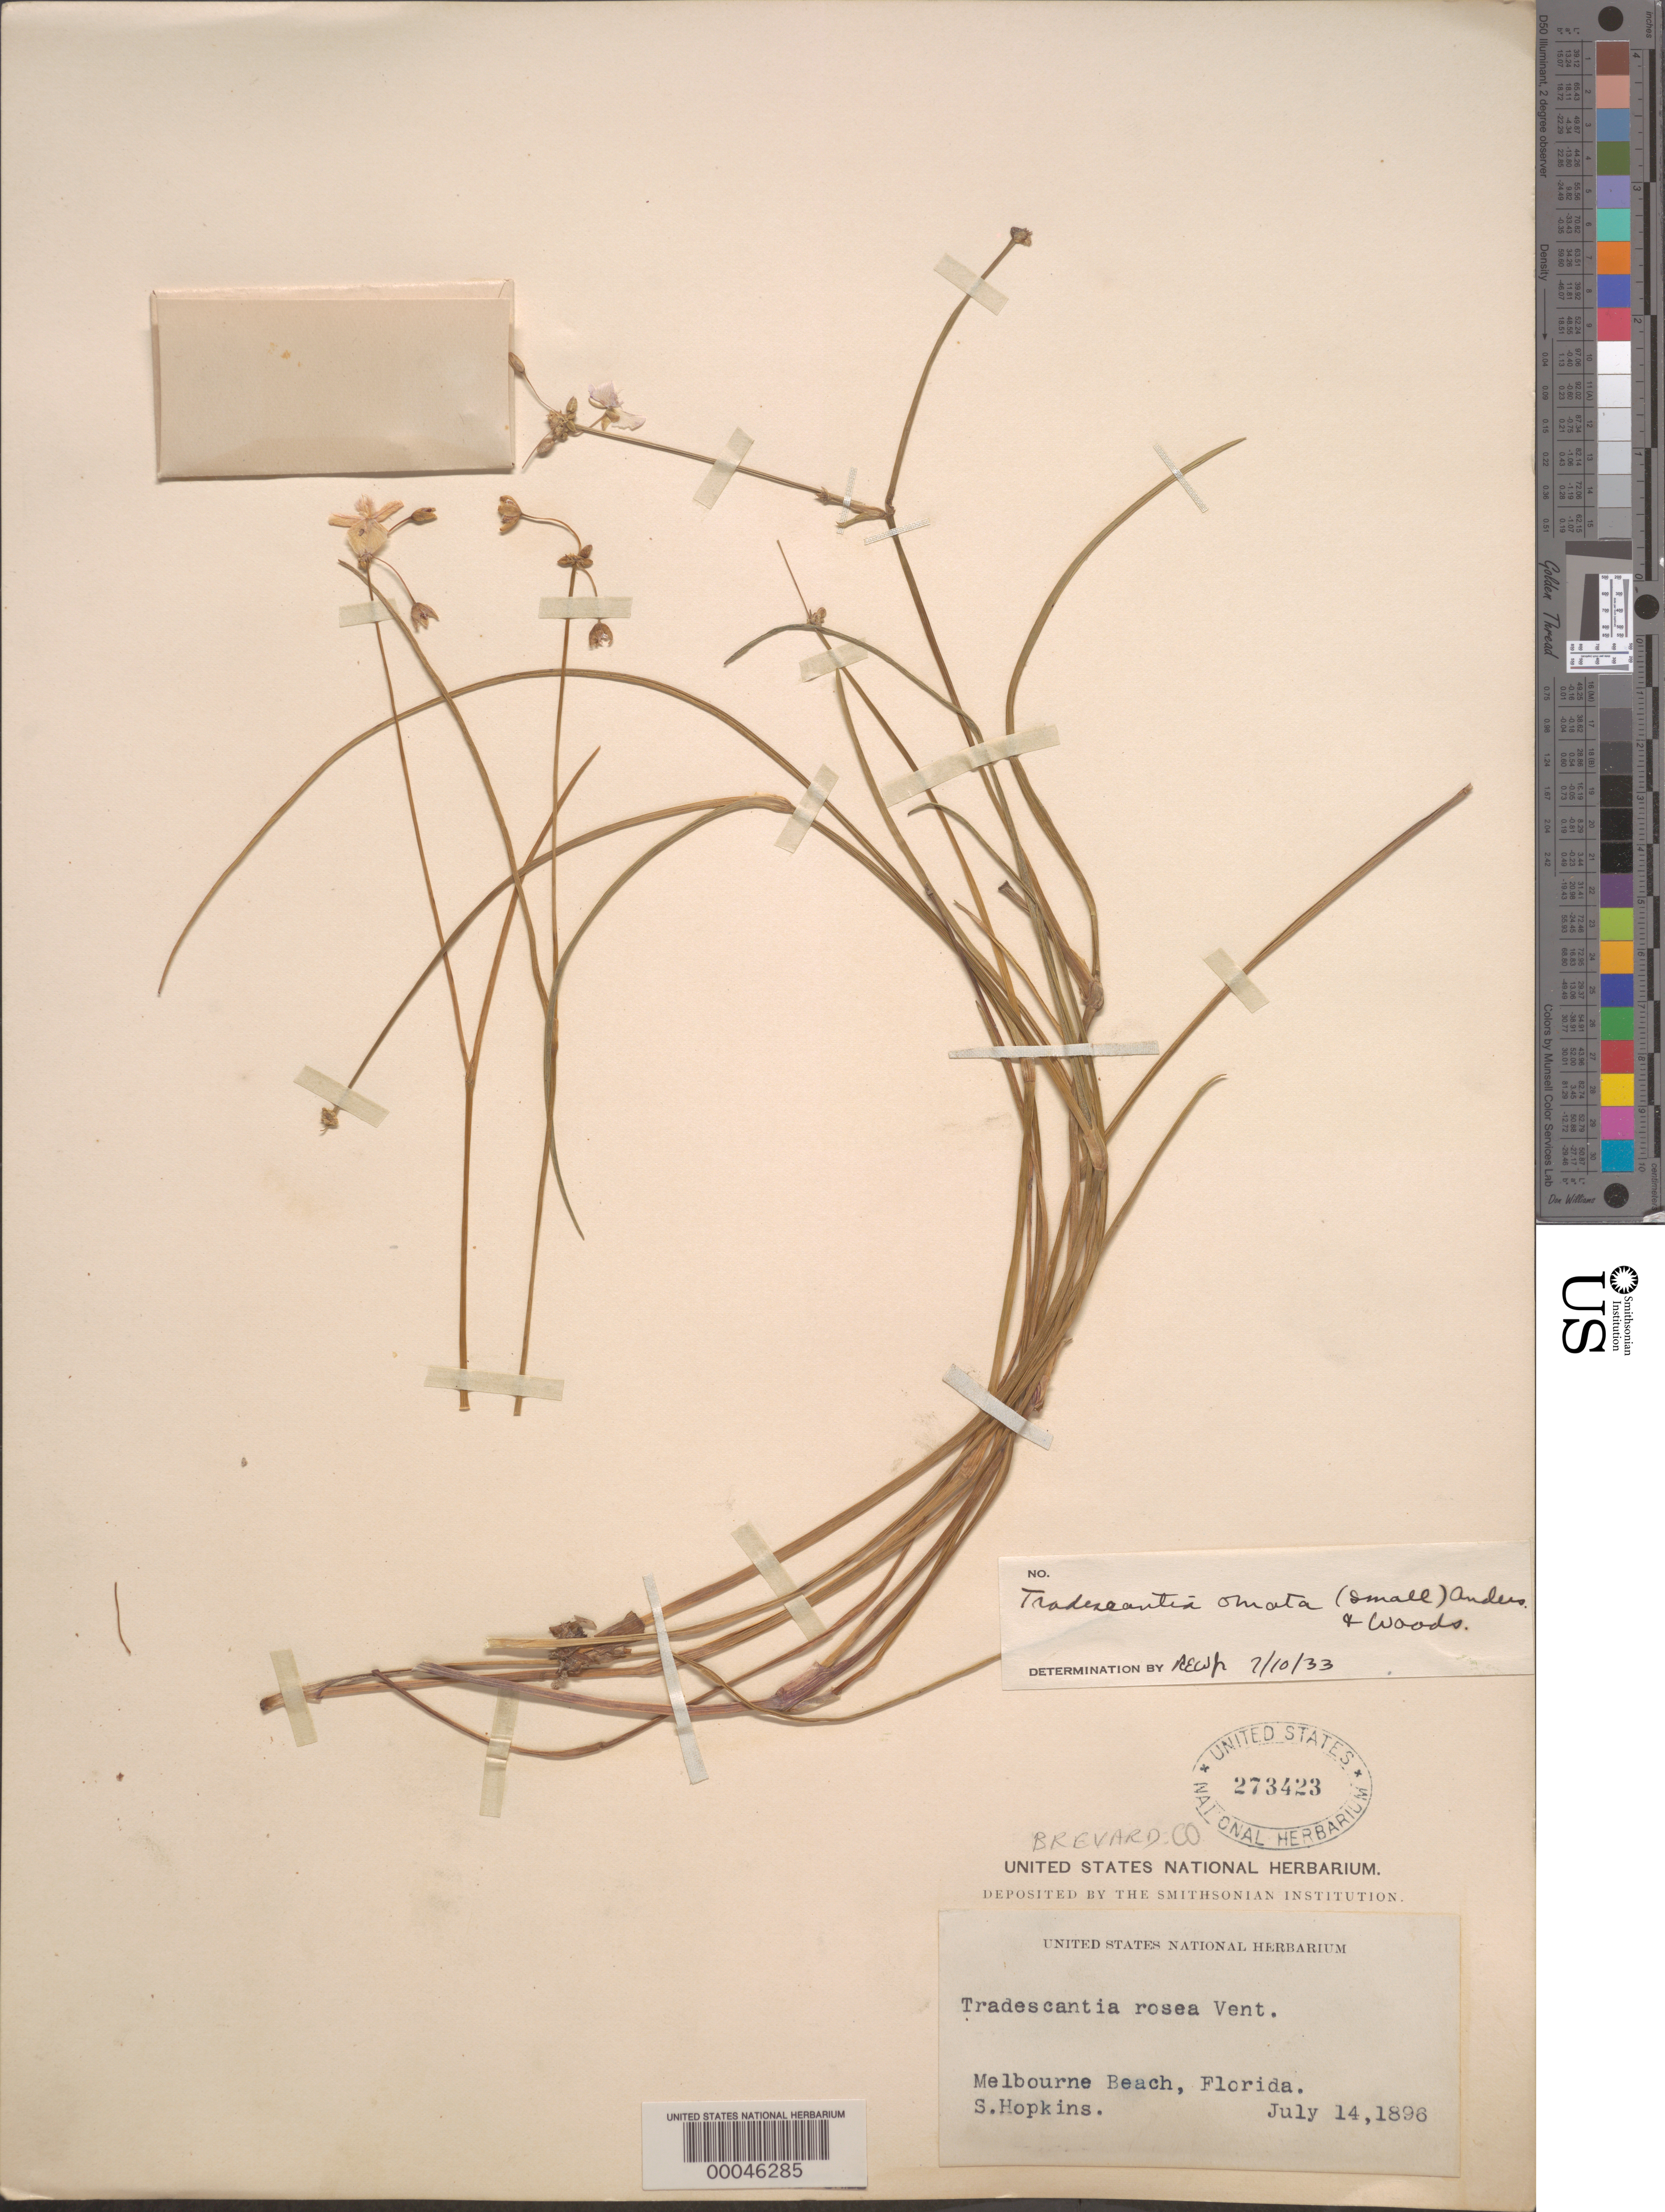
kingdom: Plantae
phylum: Tracheophyta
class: Liliopsida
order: Commelinales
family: Commelinaceae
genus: Cuthbertia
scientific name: Cuthbertia ornata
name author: Small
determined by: Strong, Mark T., (BOT), Smithsonian Institution - National Museum of Natural History (UNITED STATES)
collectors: S. Hopkins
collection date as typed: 14 Jul 1896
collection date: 1896-07-14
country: United States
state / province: Florida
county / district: Brevard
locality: Melbourne beach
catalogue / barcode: US 273423